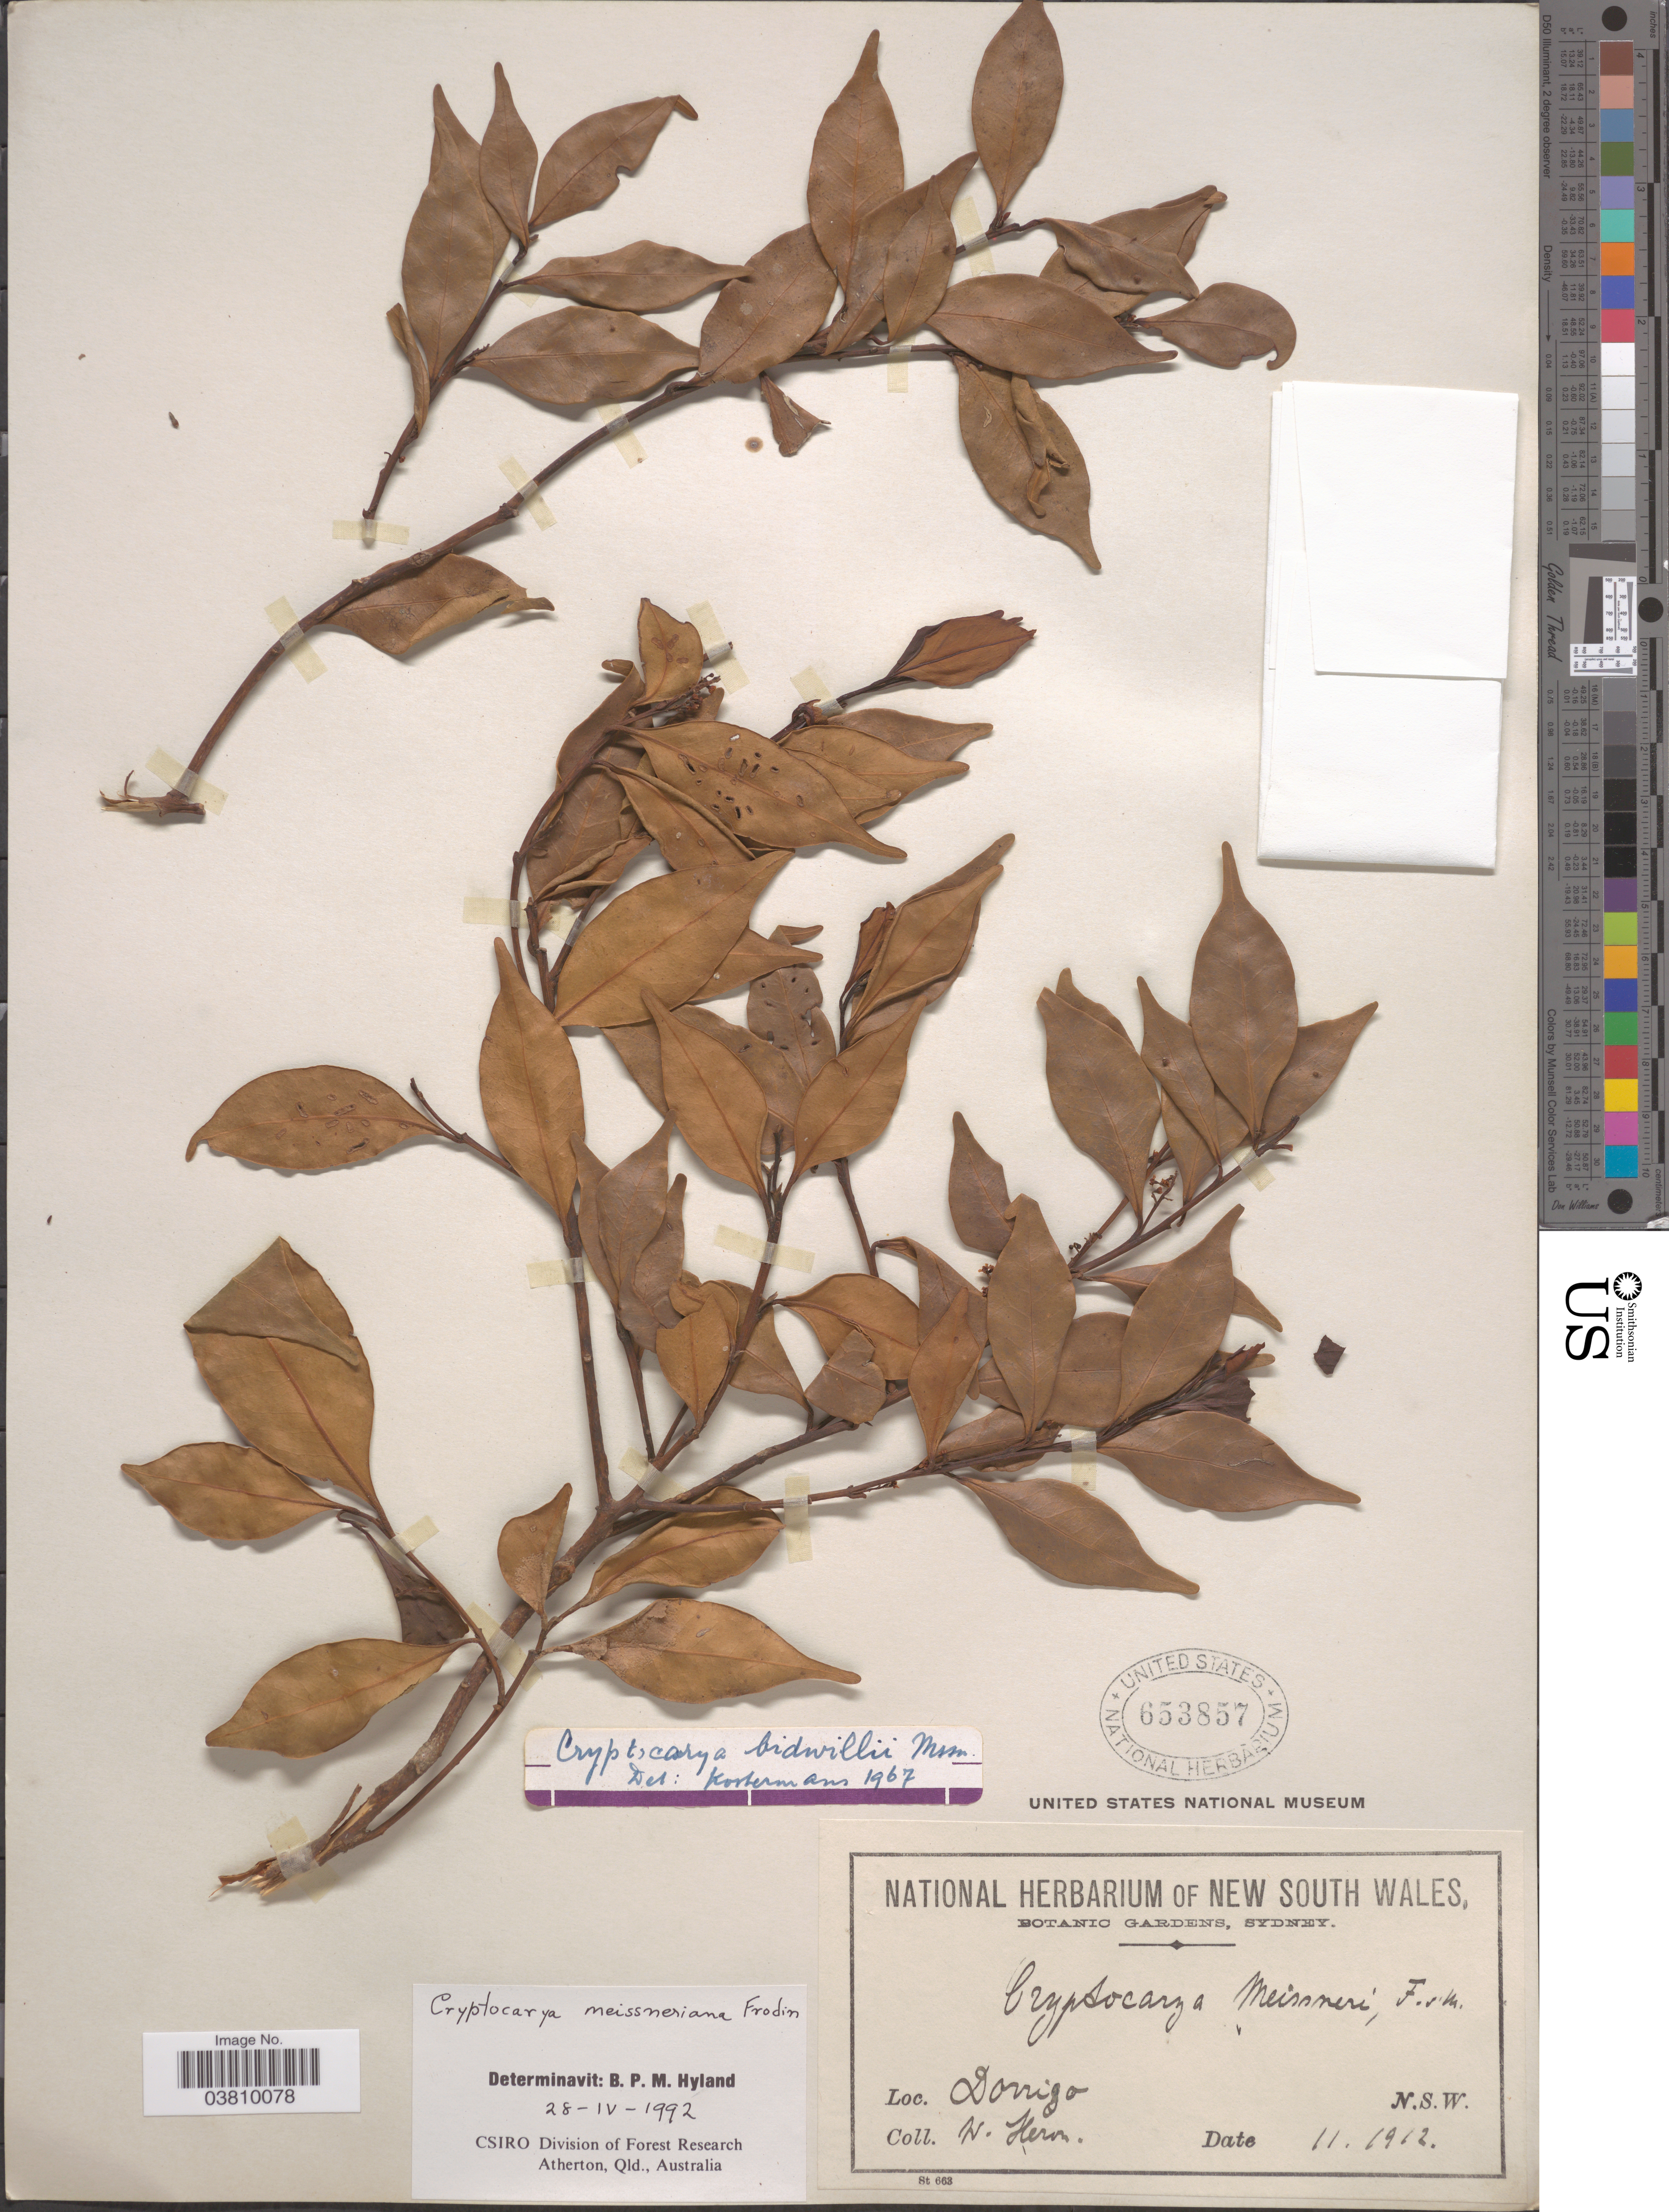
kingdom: Plantae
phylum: Tracheophyta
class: Magnoliopsida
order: Laurales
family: Lauraceae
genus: Cryptocarya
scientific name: Cryptocarya meisneriana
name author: Frodin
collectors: W. Heron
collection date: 1912-11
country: Australia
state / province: New South Wales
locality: Dorrigo.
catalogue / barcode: US 653857